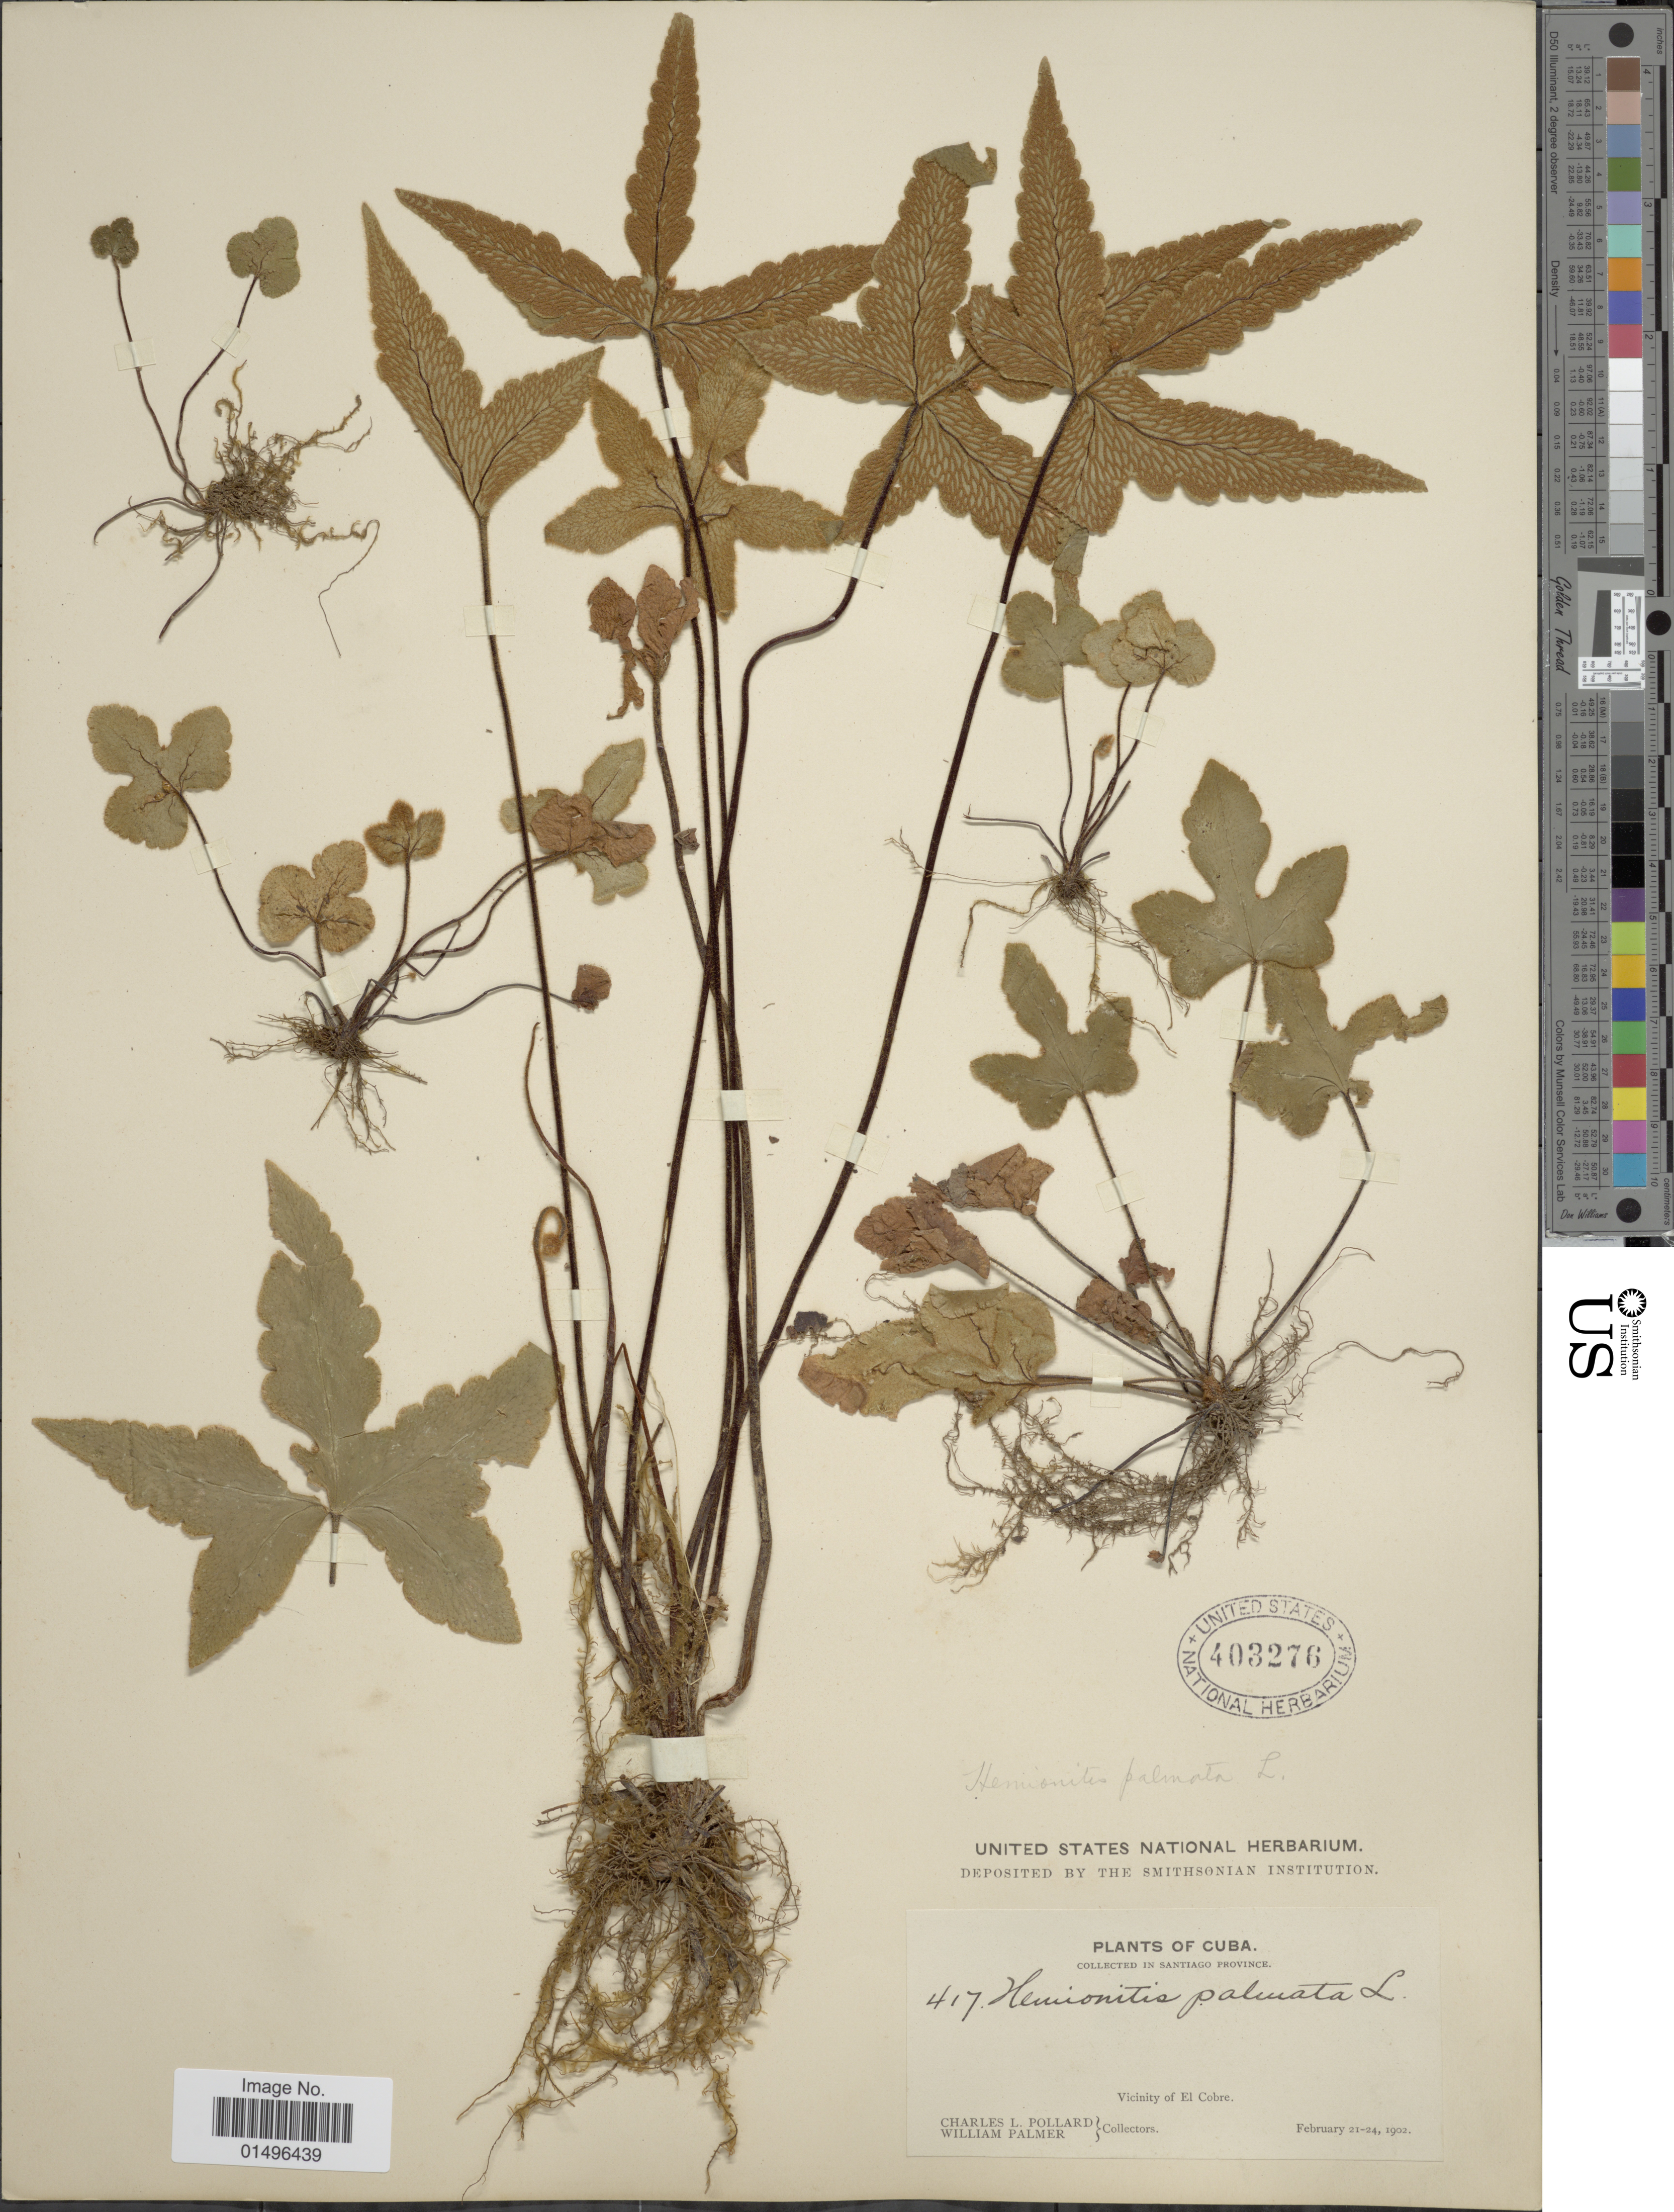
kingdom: Plantae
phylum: Tracheophyta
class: Polypodiopsida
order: Polypodiales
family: Pteridaceae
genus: Hemionitis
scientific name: Hemionitis palmata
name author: L.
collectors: C. L. Pollard & W. Palmer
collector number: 417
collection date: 1902-02-21/1902-02-24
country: Cuba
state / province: Santiago de Cuba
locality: Cuba, Vicinity of El Cobre.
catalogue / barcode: US 403276